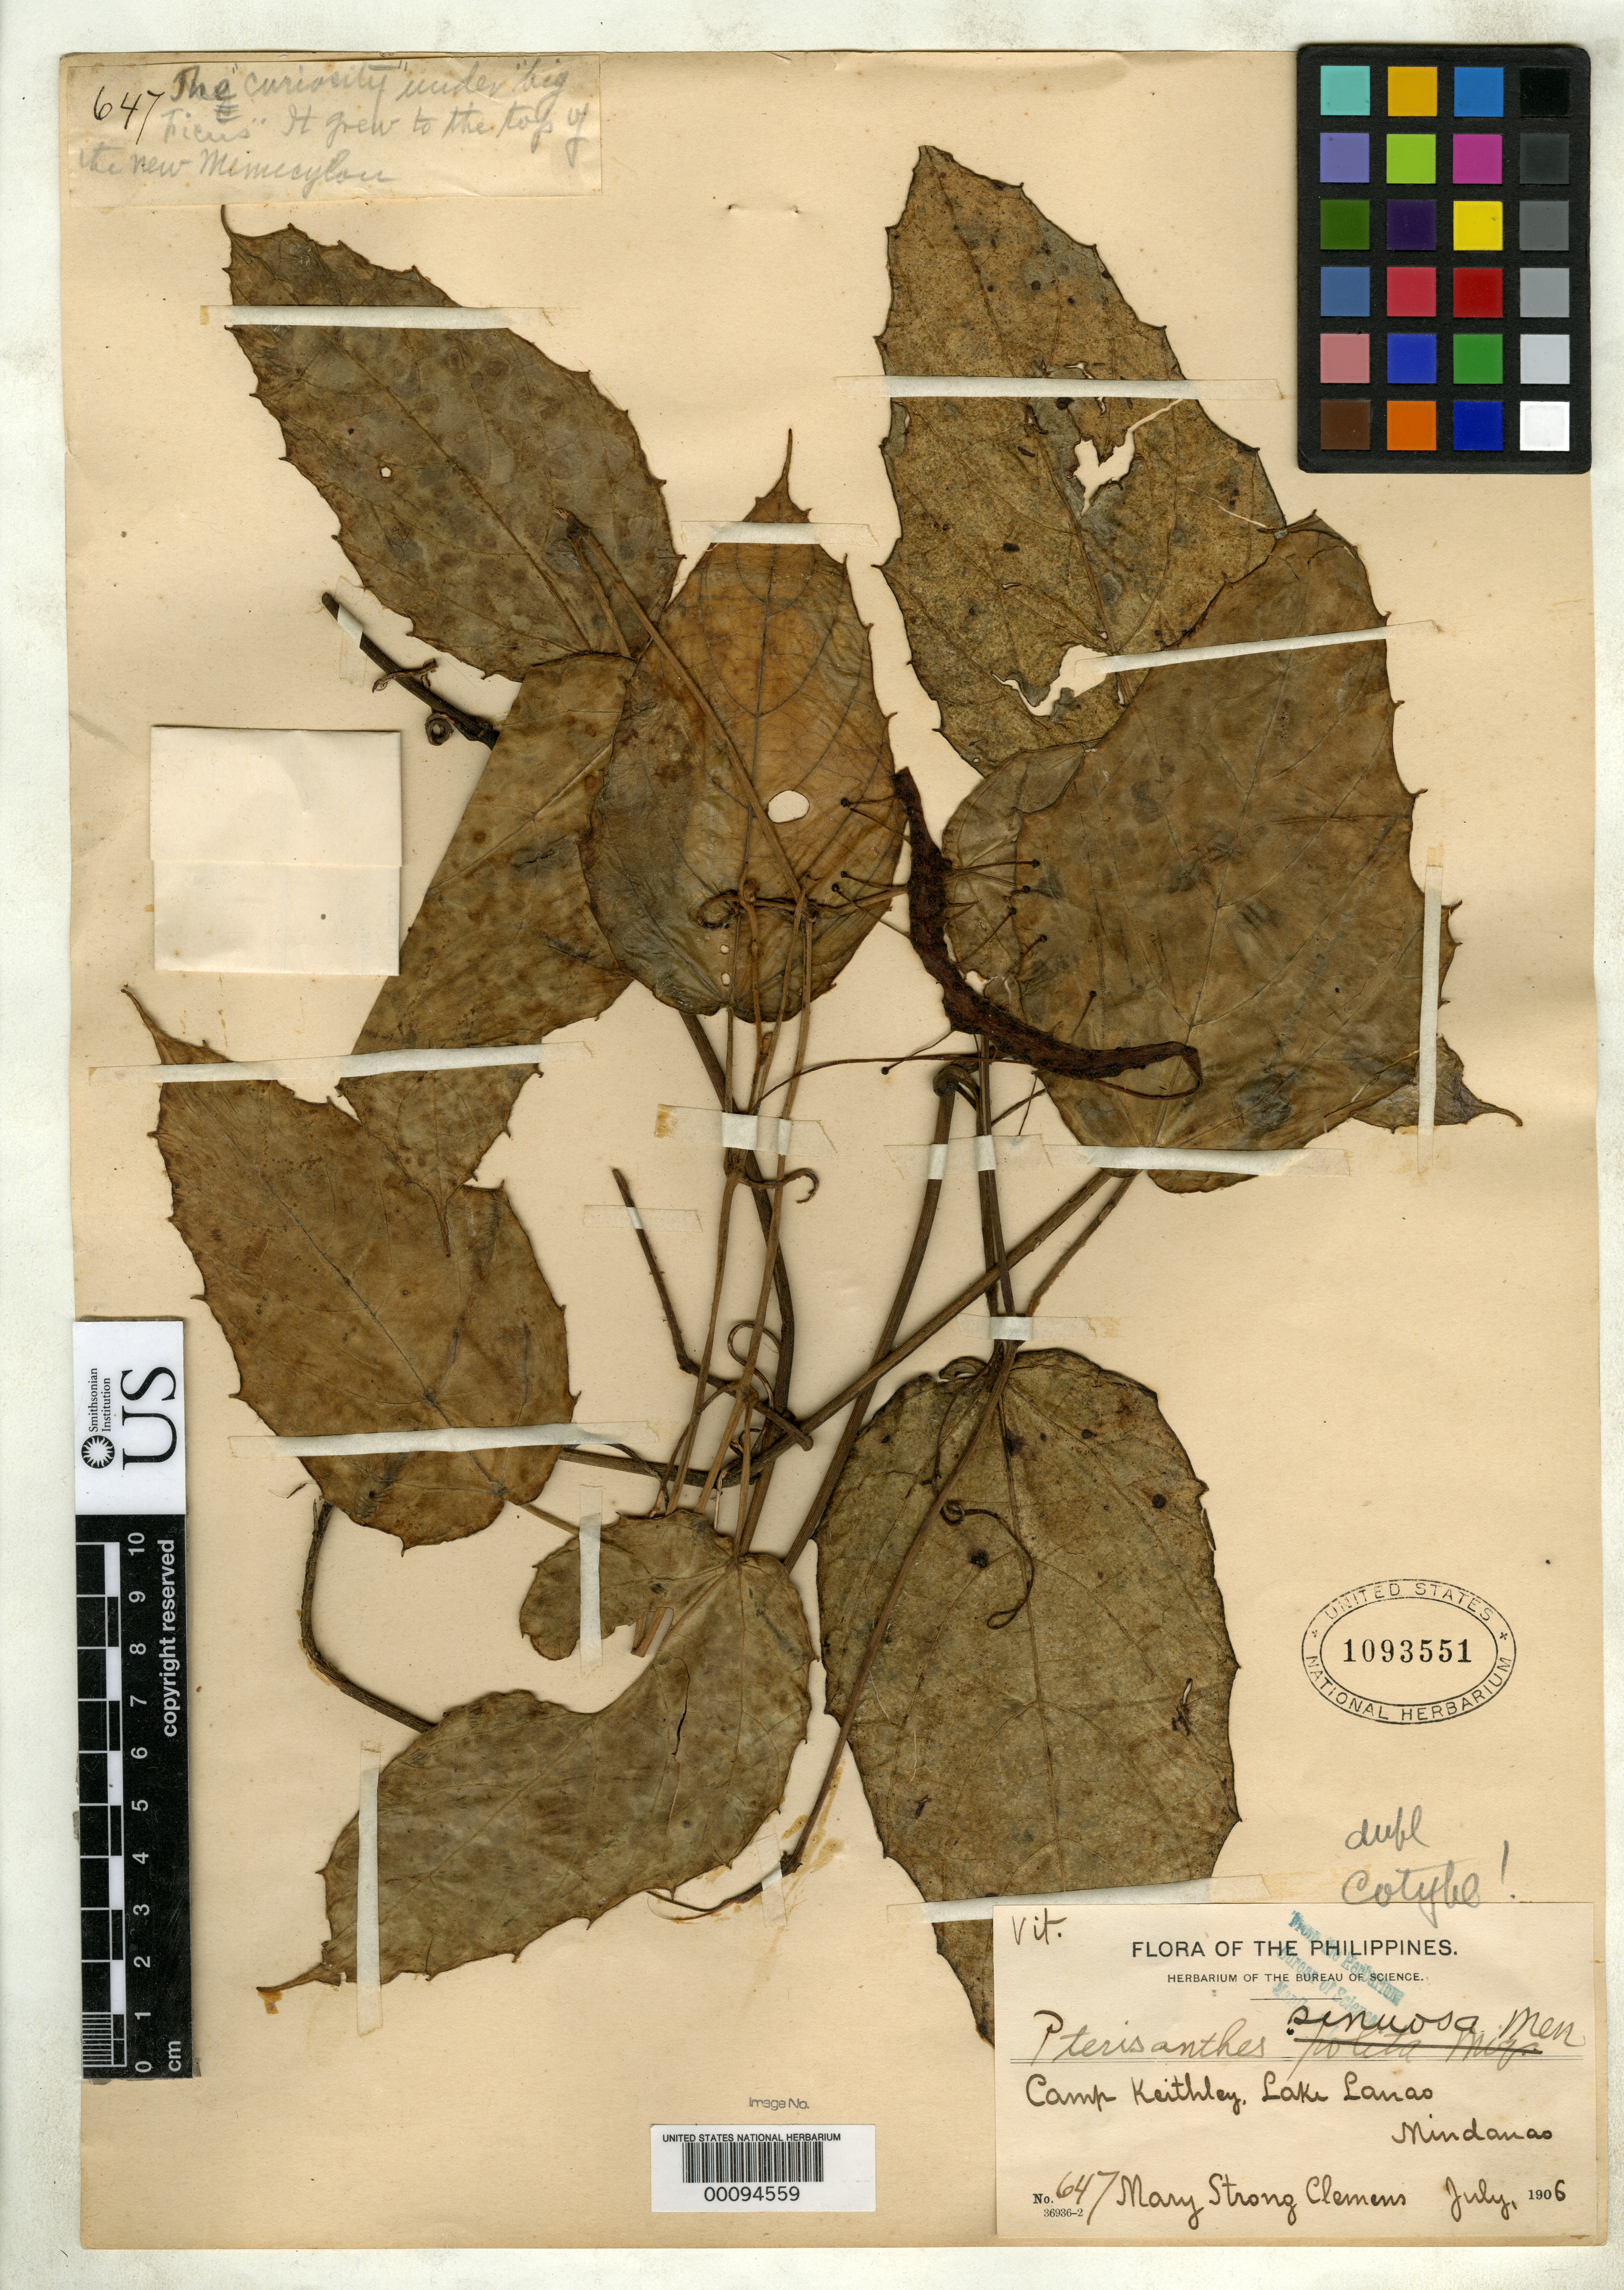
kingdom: Plantae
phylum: Tracheophyta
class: Magnoliopsida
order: Vitales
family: Vitaceae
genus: Pterisanthes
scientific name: Pterisanthes sinuosa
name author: Merr.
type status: Type Collection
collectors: M. S. Clemens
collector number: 647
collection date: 1906-07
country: Philippines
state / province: Muslim Mindanao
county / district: Lanao del Sur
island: Mindanao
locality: Camp Keithley, Lake Lanao.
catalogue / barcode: US 1093551